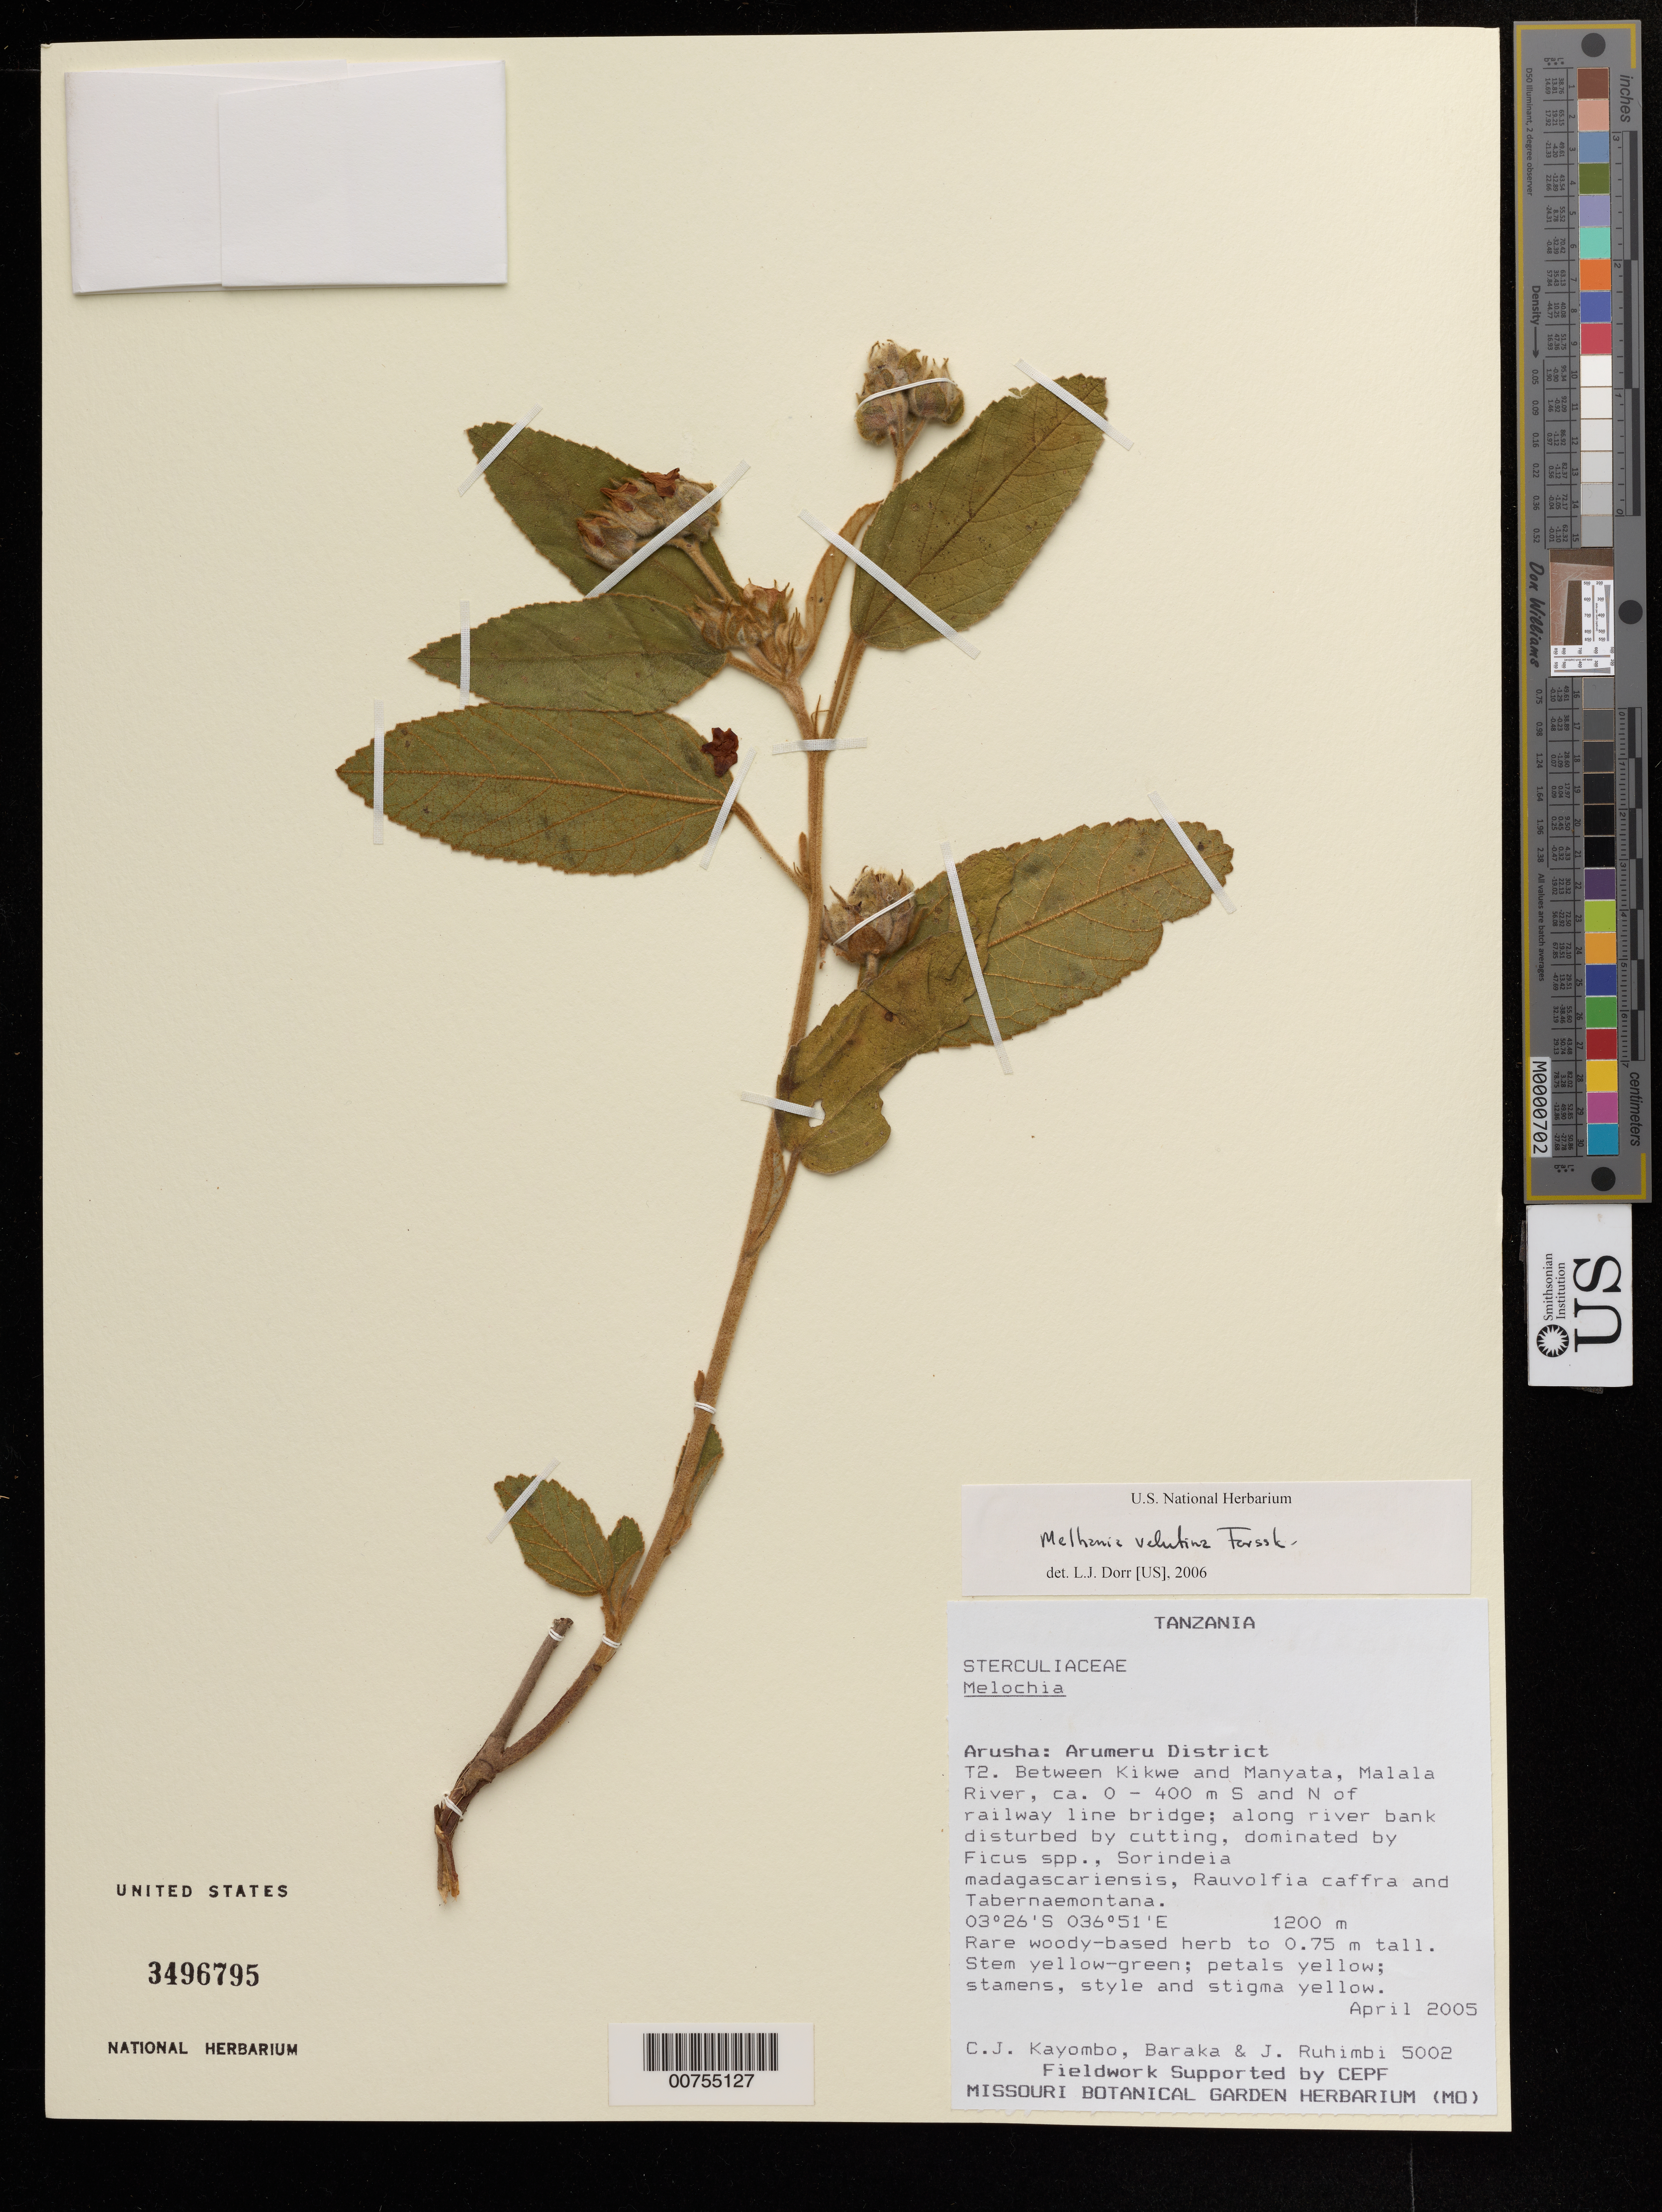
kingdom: Plantae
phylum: Tracheophyta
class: Magnoliopsida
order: Malvales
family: Malvaceae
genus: Melhania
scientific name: Melhania velutina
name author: Forssk.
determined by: Dorr, L. J., (BOT), Smithsonian Institution - National Museum of Natural History (UNITED STATES)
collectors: C. Koyombo, Baraka, -- & J. Ruhimbi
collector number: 5002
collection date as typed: Apr 2002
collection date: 2002-04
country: Tanzania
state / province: Arusha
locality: Arumeru District. T2. Between Kikwe and Manyata, Malala River, ca. 0-400m S and N of railway line bridge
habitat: River bank.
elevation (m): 1200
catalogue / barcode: US 3496795